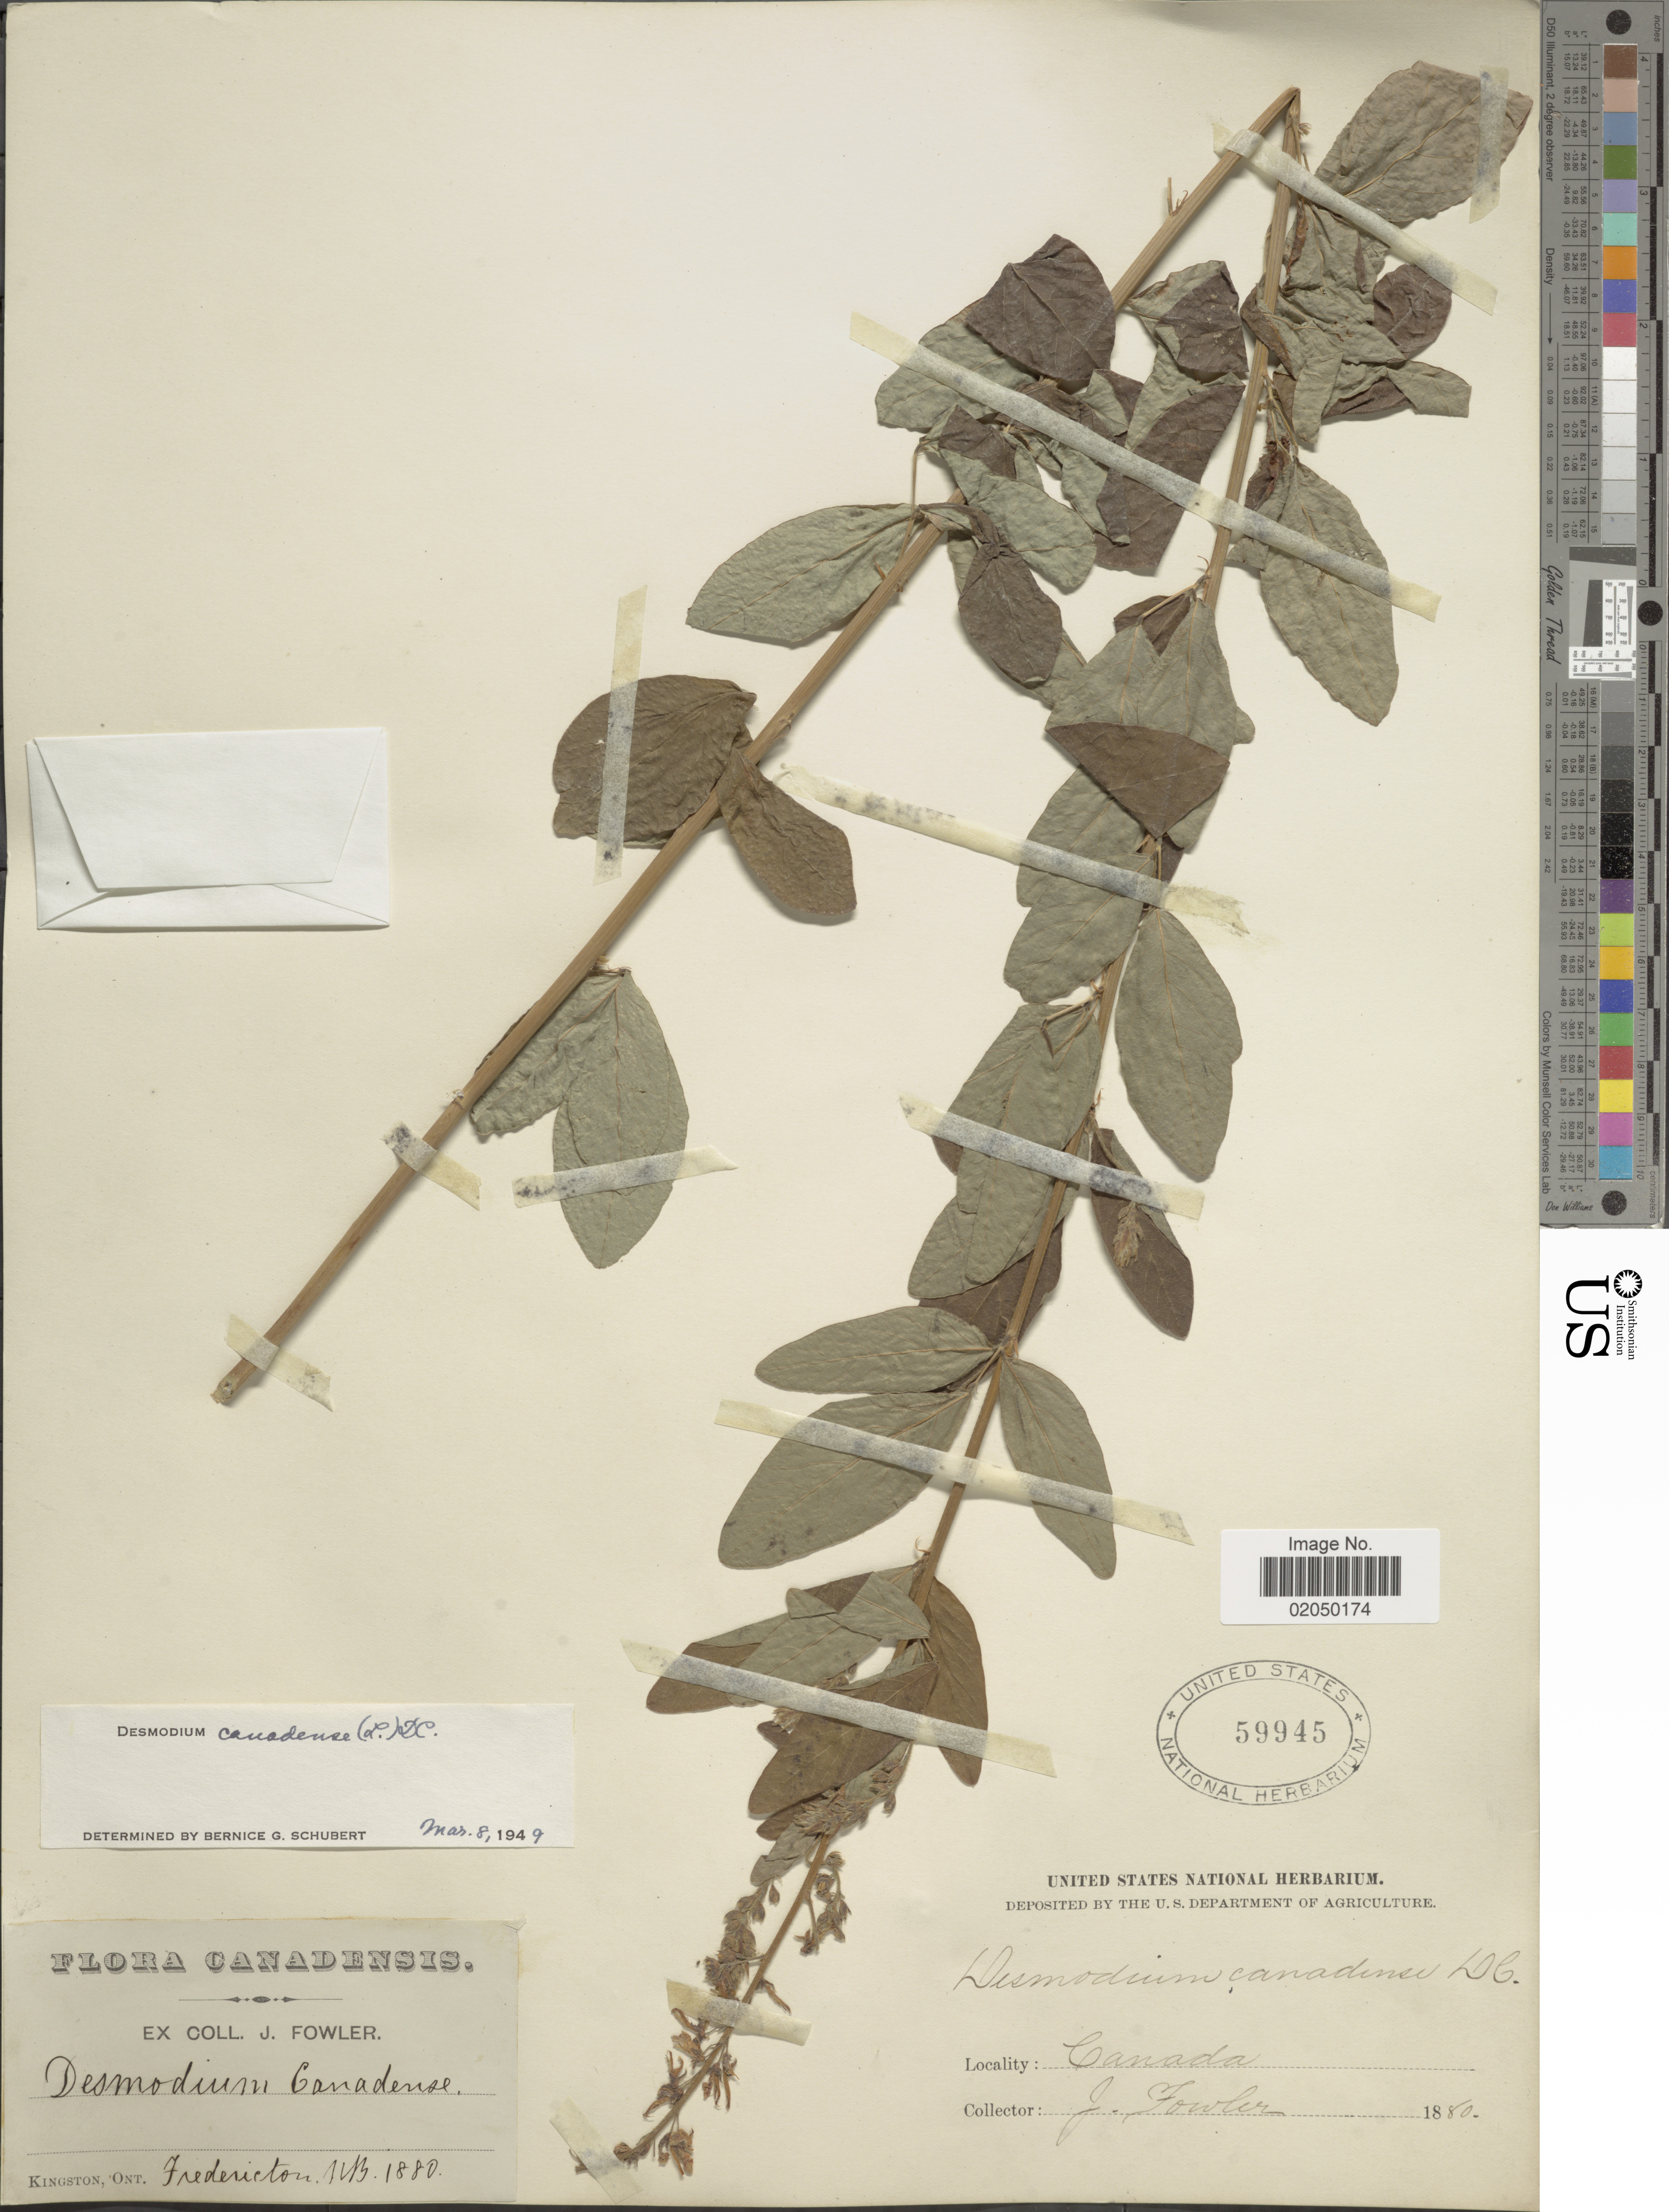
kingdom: Plantae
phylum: Tracheophyta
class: Magnoliopsida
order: Fabales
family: Fabaceae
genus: Desmodium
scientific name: Desmodium canadense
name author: (L.) DC.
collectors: J. P. Fowler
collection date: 1880-03-11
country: Canada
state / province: Ontario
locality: Kingston, Ont.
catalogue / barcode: US 59945